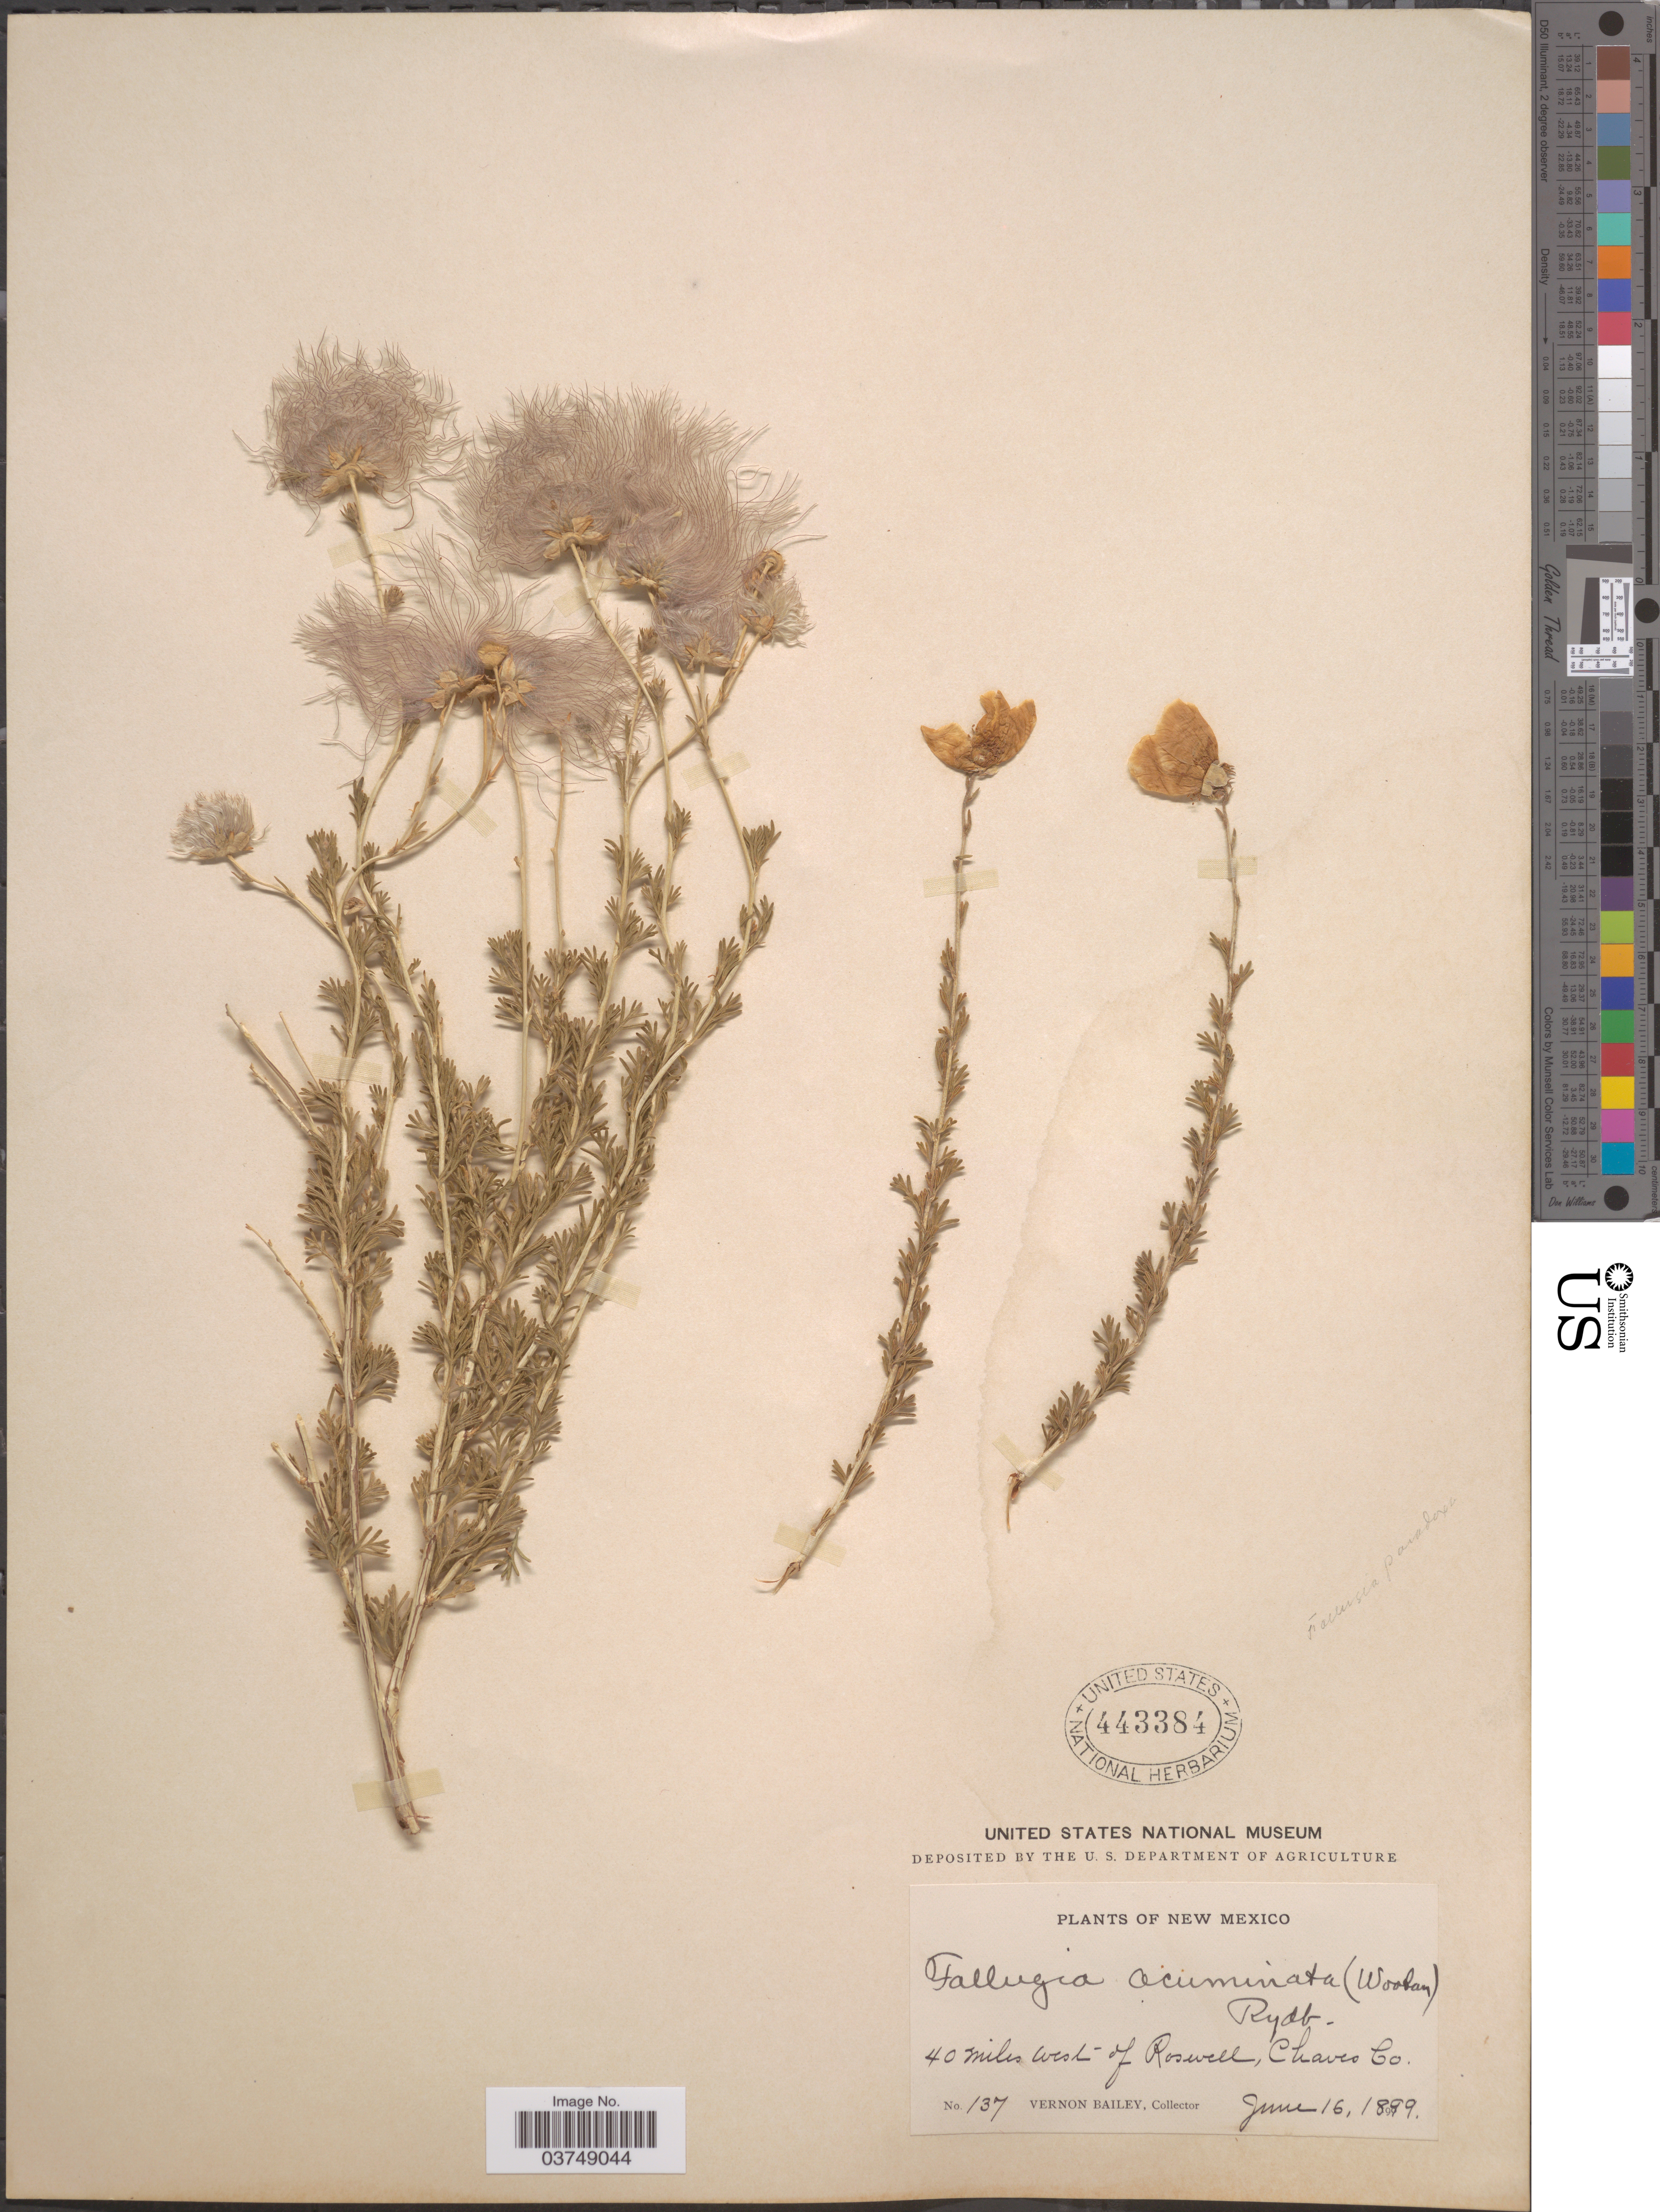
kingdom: Plantae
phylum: Tracheophyta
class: Magnoliopsida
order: Rosales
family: Rosaceae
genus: Fallugia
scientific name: Fallugia acuminata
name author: (Wooton) Rydb.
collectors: V. O. Bailey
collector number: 137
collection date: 1899-06-16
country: United States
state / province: New Mexico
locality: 40 miles west of Roswell, Chaves Co.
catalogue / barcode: US 443384